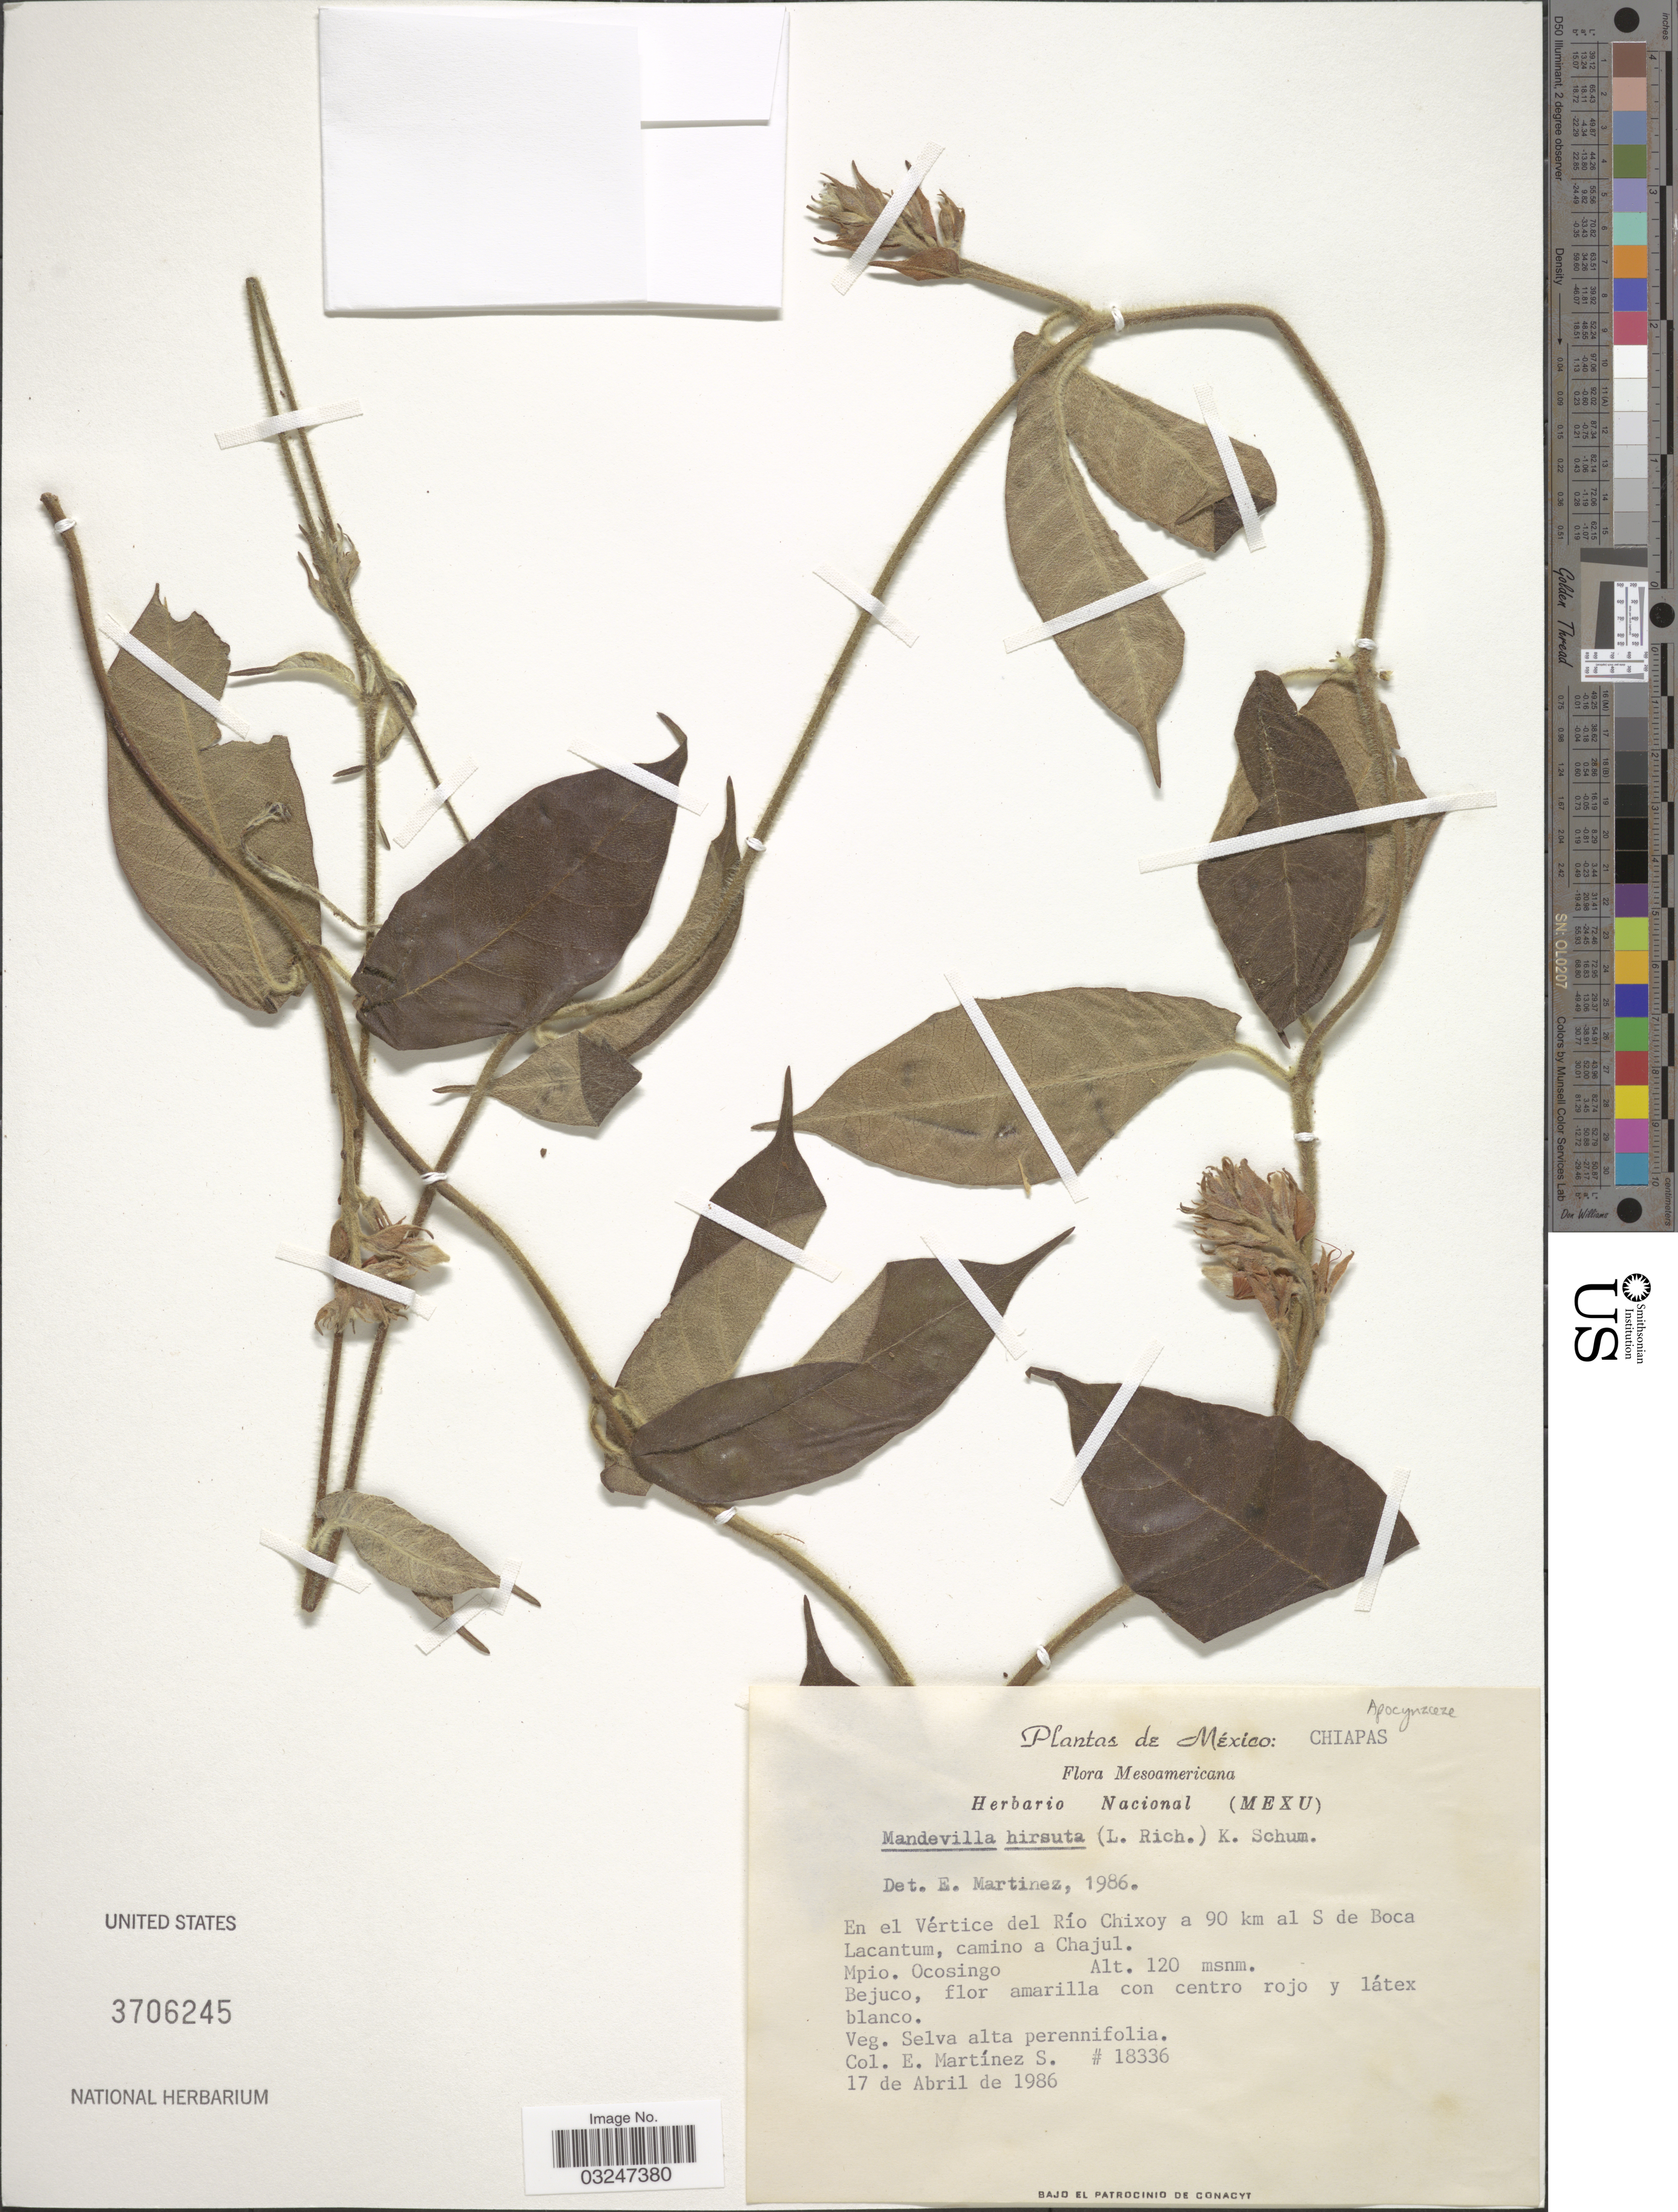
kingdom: Plantae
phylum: Tracheophyta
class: Magnoliopsida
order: Gentianales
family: Apocynaceae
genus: Mandevilla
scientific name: Mandevilla hirsuta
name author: (Rich.) K. Schum.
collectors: E. M. Martínez S.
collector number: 18336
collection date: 1986-04-17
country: Mexico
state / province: Chiapas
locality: En el Vértice del Río Chixoy a 90 km al S de Boca Lacantum, camino a Chajul. Mpio. Ocosingo.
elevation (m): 120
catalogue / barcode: US 3706245